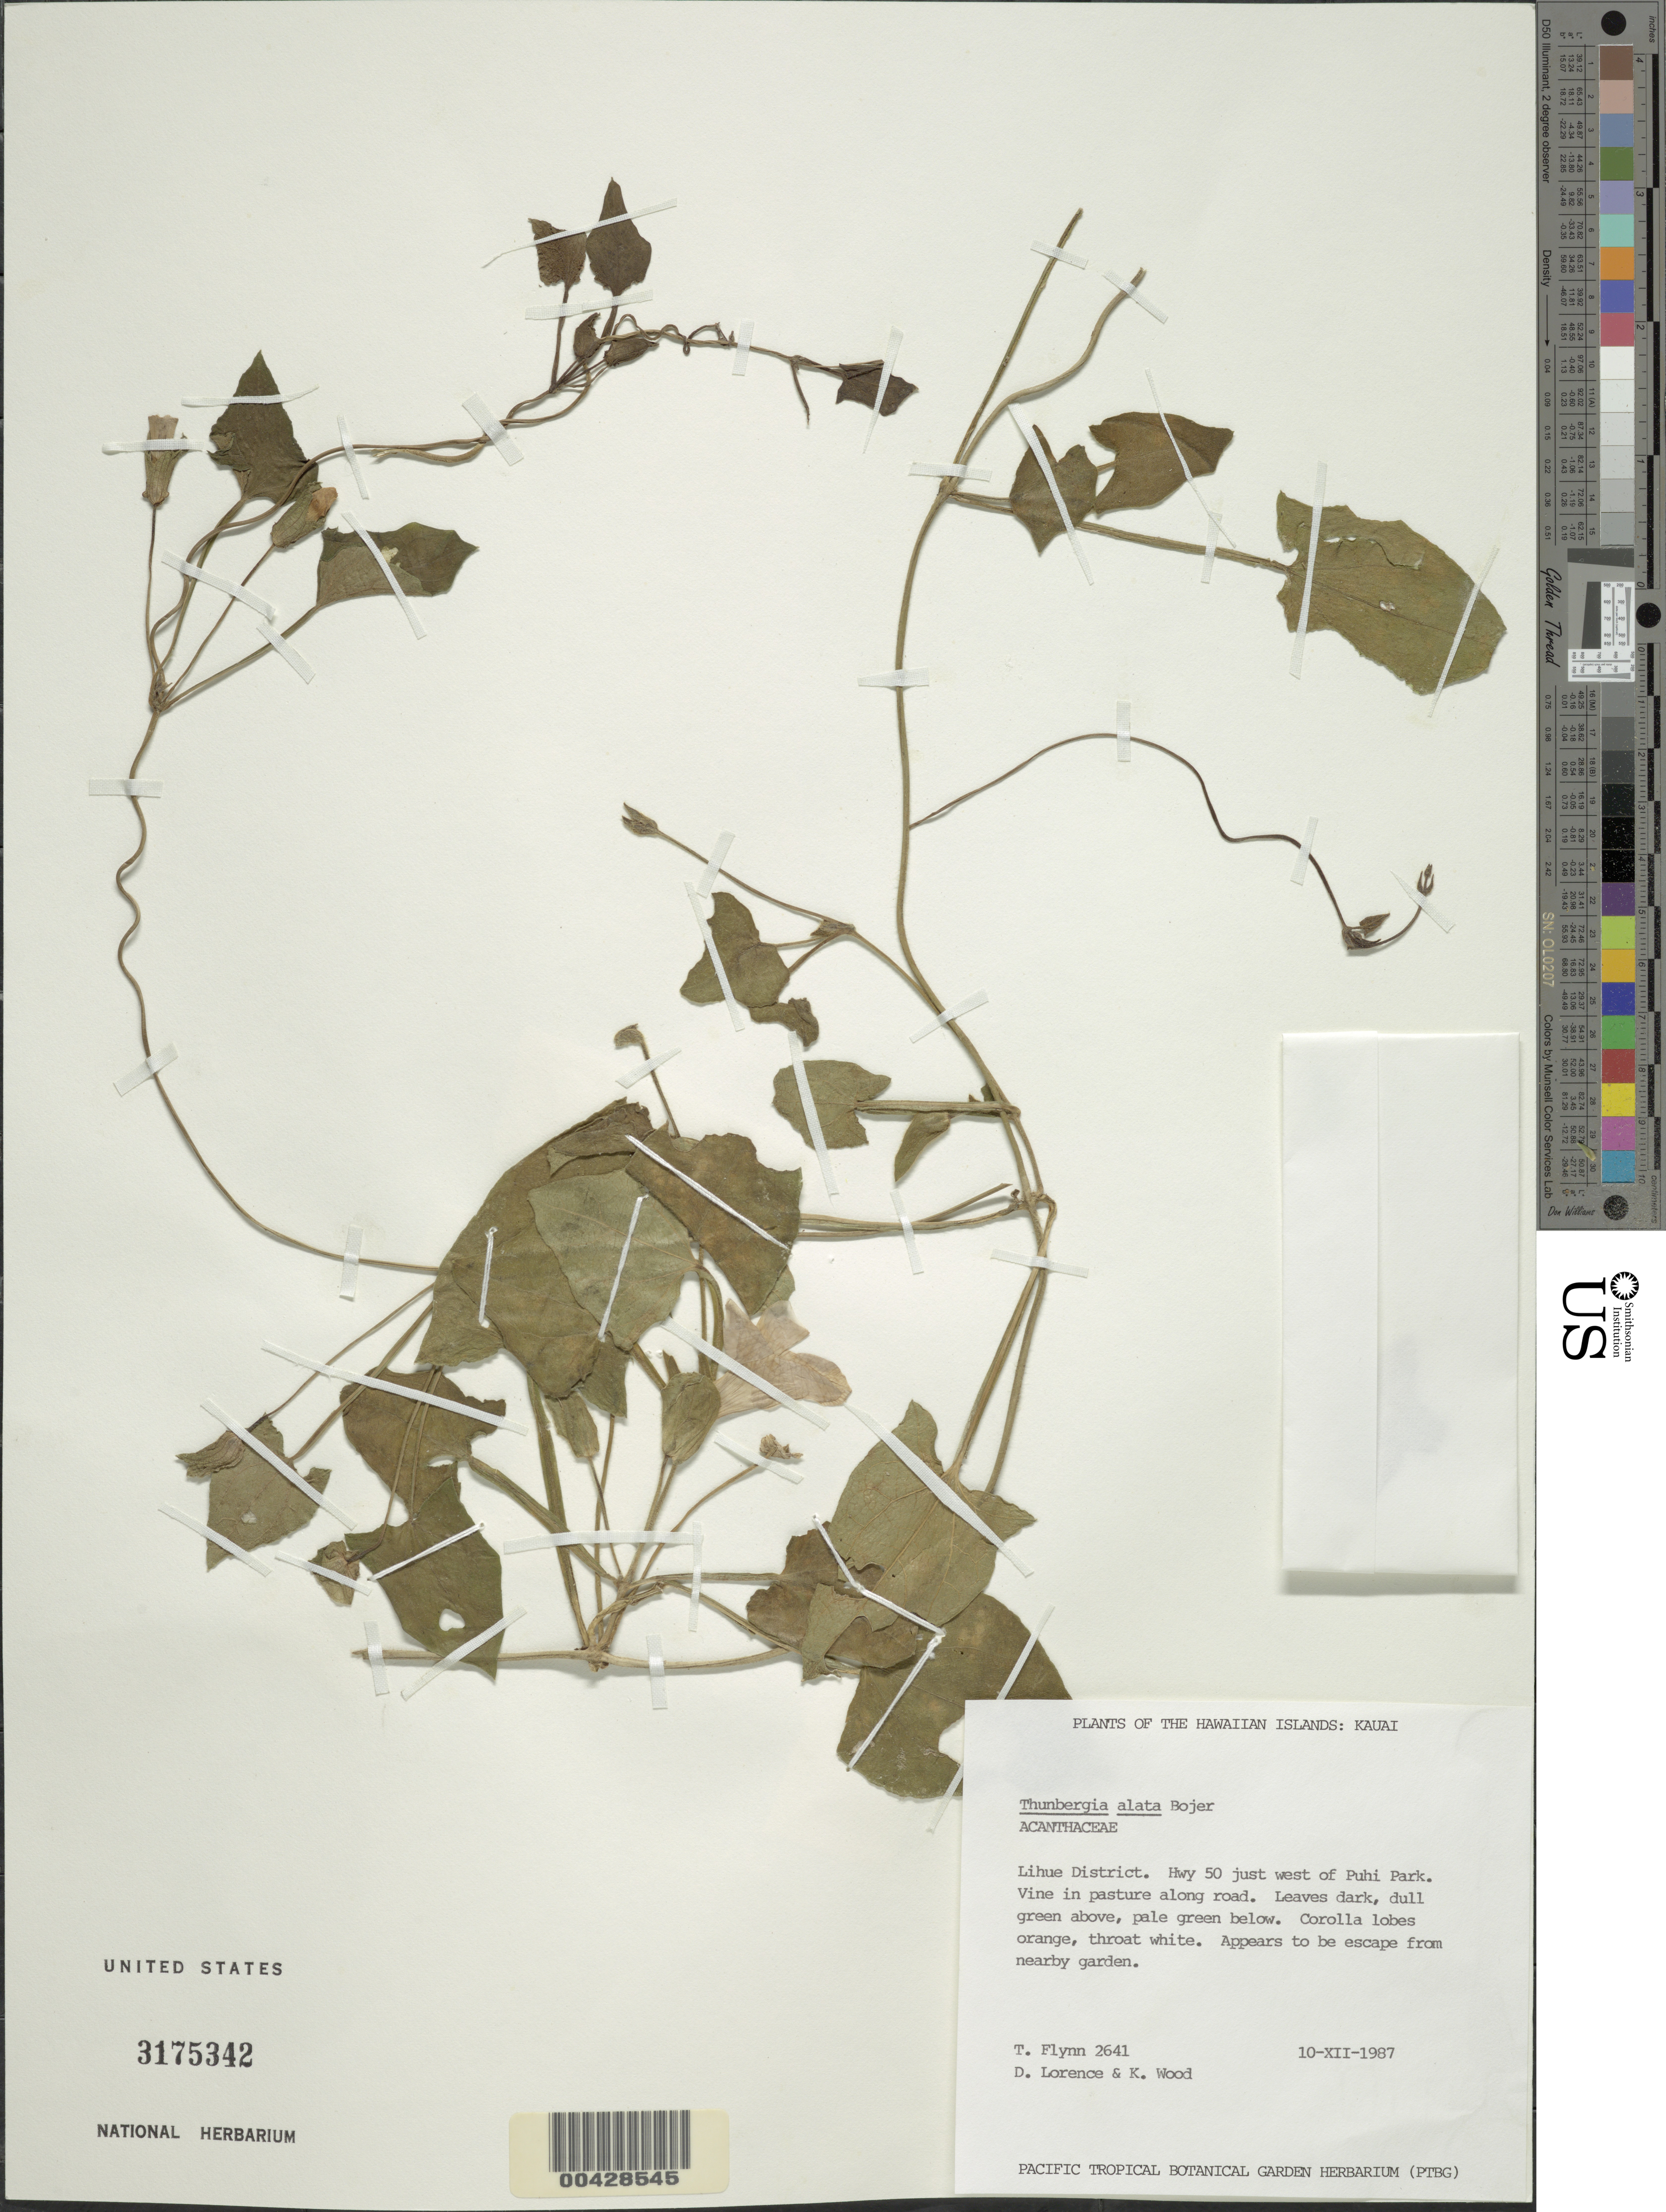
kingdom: Plantae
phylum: Tracheophyta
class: Magnoliopsida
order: Lamiales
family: Acanthaceae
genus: Thunbergia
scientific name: Thunbergia alata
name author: Bojer ex Sims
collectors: T. W. Flynn, D. Lorence & K. Wood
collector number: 2641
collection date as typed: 10 Dec 1987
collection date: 1987-12-10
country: United States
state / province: Hawaii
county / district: Kauai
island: Kaua'i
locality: Lihue District, Highway 50 just W of Puhi Park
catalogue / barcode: US 3175342